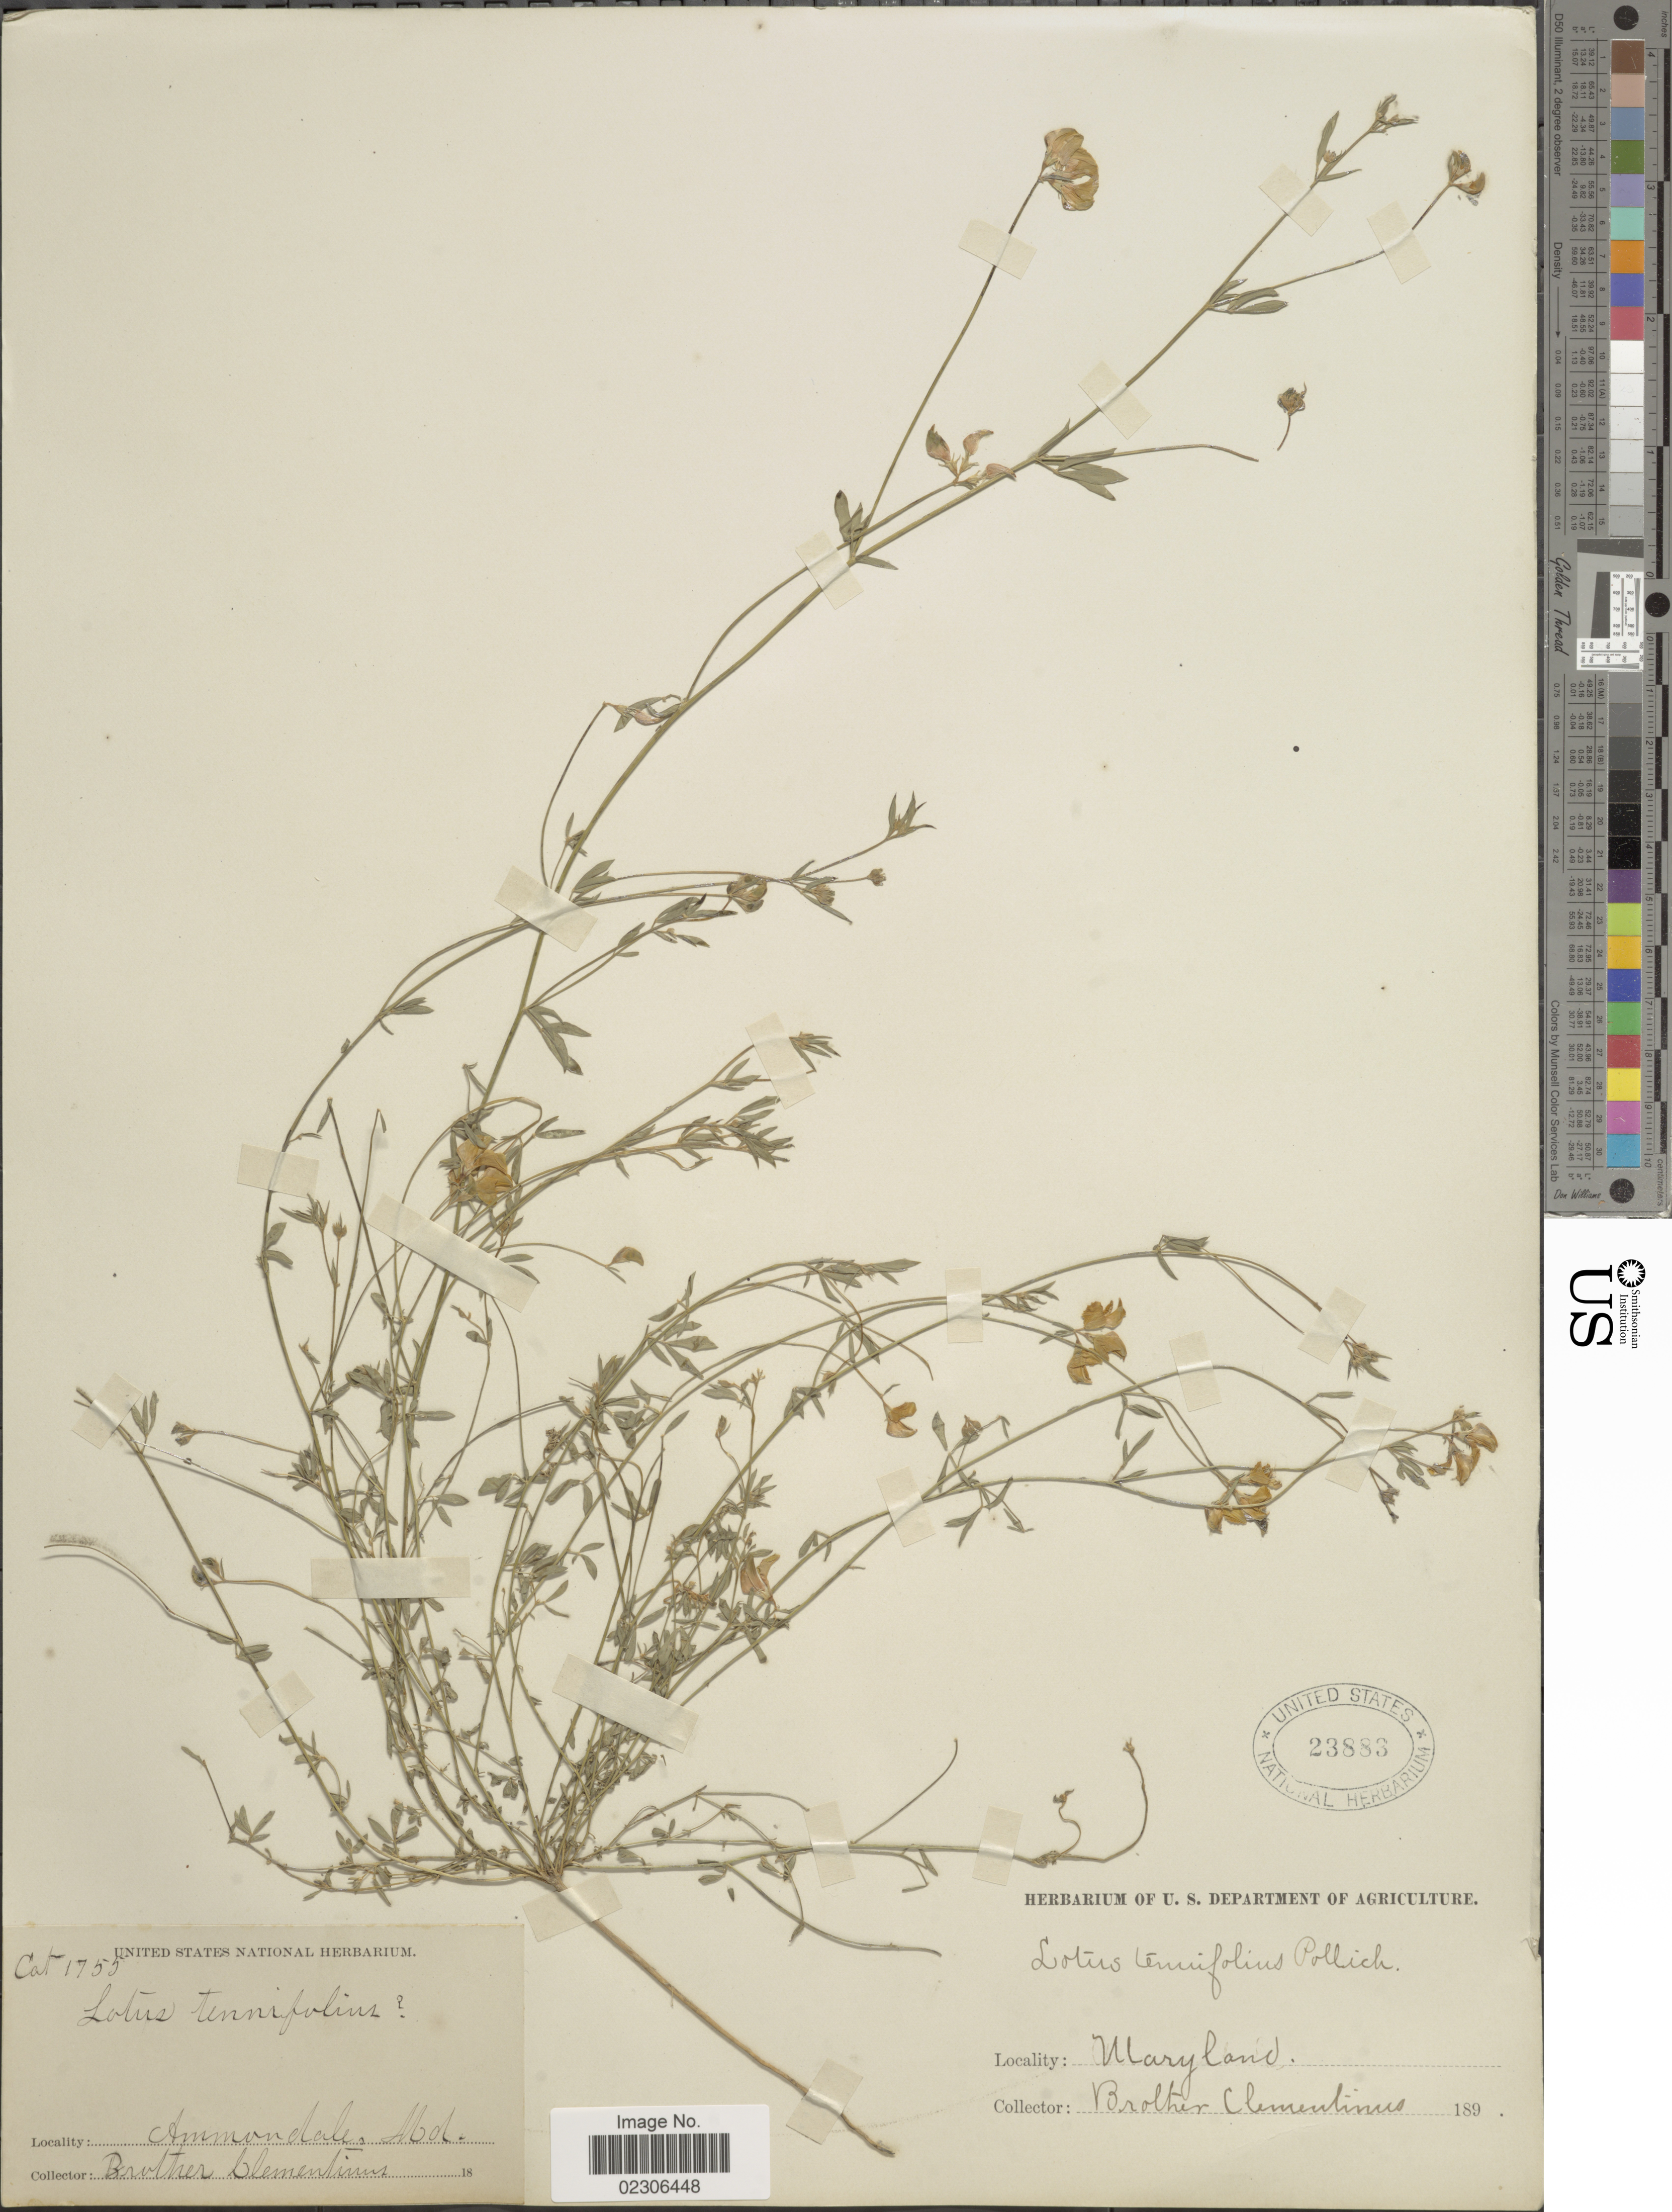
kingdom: Plantae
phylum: Tracheophyta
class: Magnoliopsida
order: Fabales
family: Fabaceae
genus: Lotus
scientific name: Lotus tenuifolius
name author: Rchb.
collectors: Clementinus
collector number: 1755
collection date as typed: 189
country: United States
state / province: Maryland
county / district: Prince George's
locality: Ammondale, Md.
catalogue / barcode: US 23883